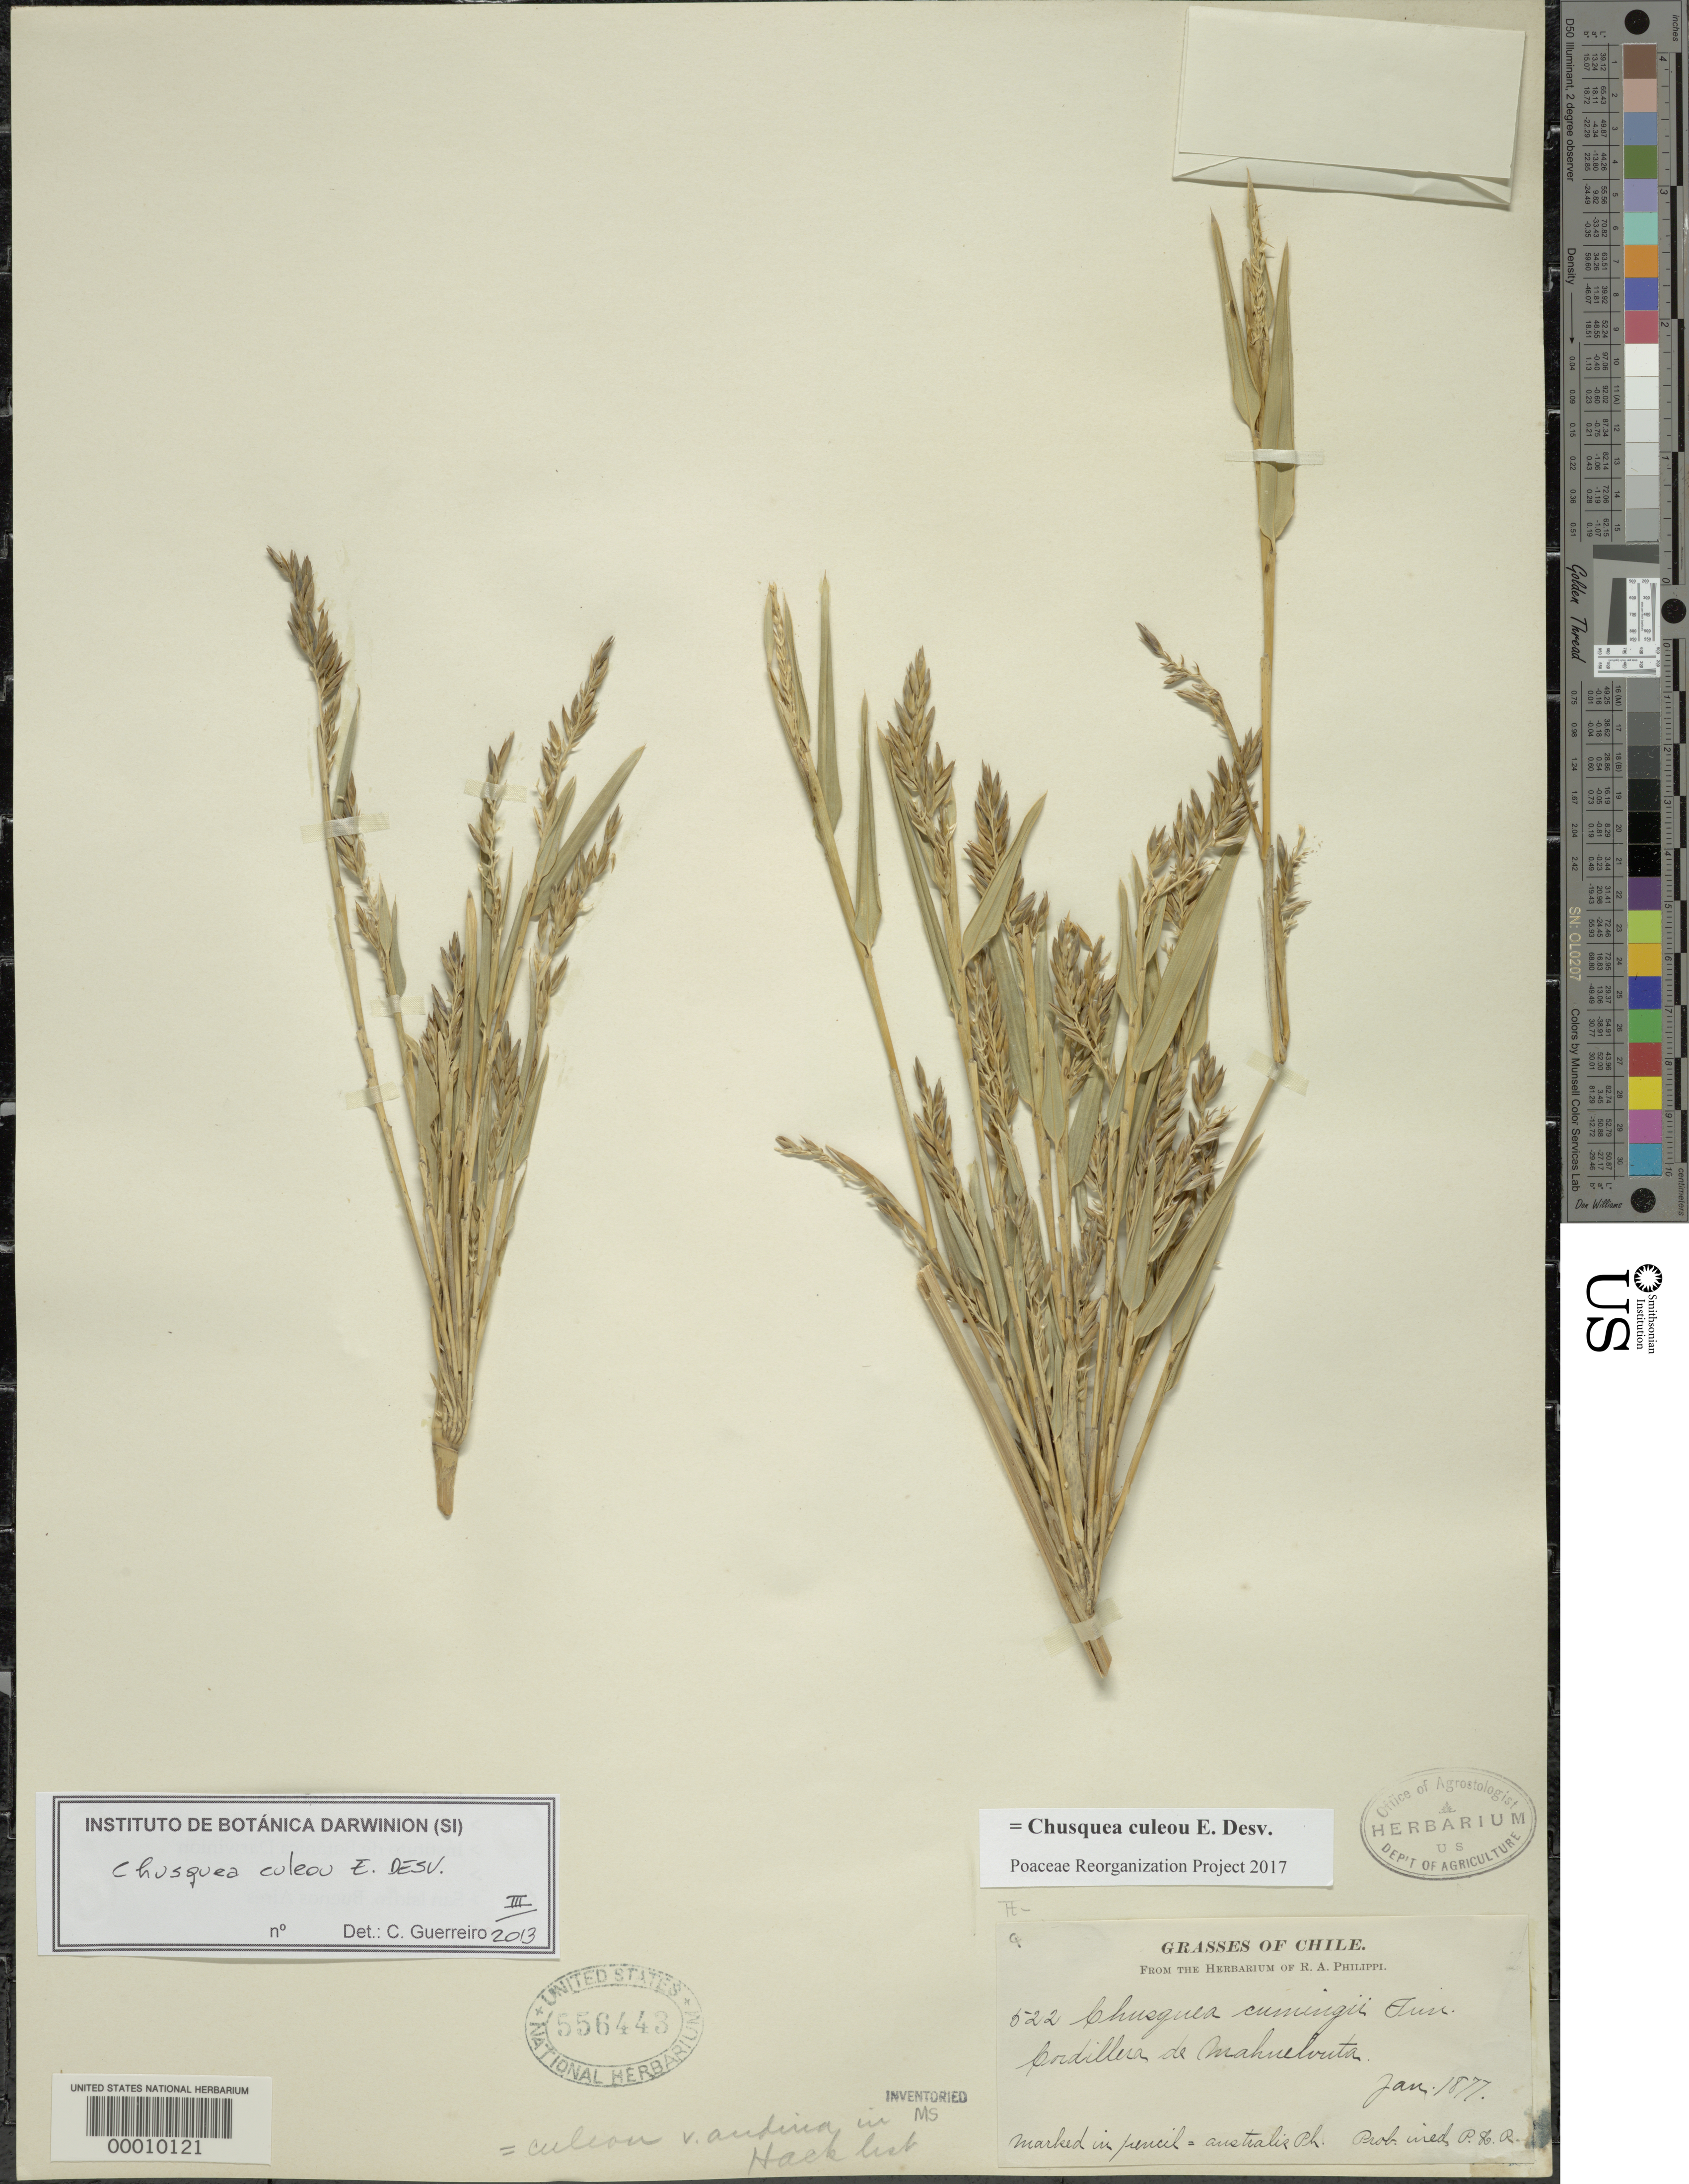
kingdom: Plantae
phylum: Tracheophyta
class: Liliopsida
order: Poales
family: Poaceae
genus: Chusquea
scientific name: Chusquea andina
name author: Phil.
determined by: Guerreiro, C.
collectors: R. A. Philippi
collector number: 522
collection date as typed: Jan 1877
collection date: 1877-01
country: Chile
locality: Cordillera de mahuelvuta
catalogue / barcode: US 556443